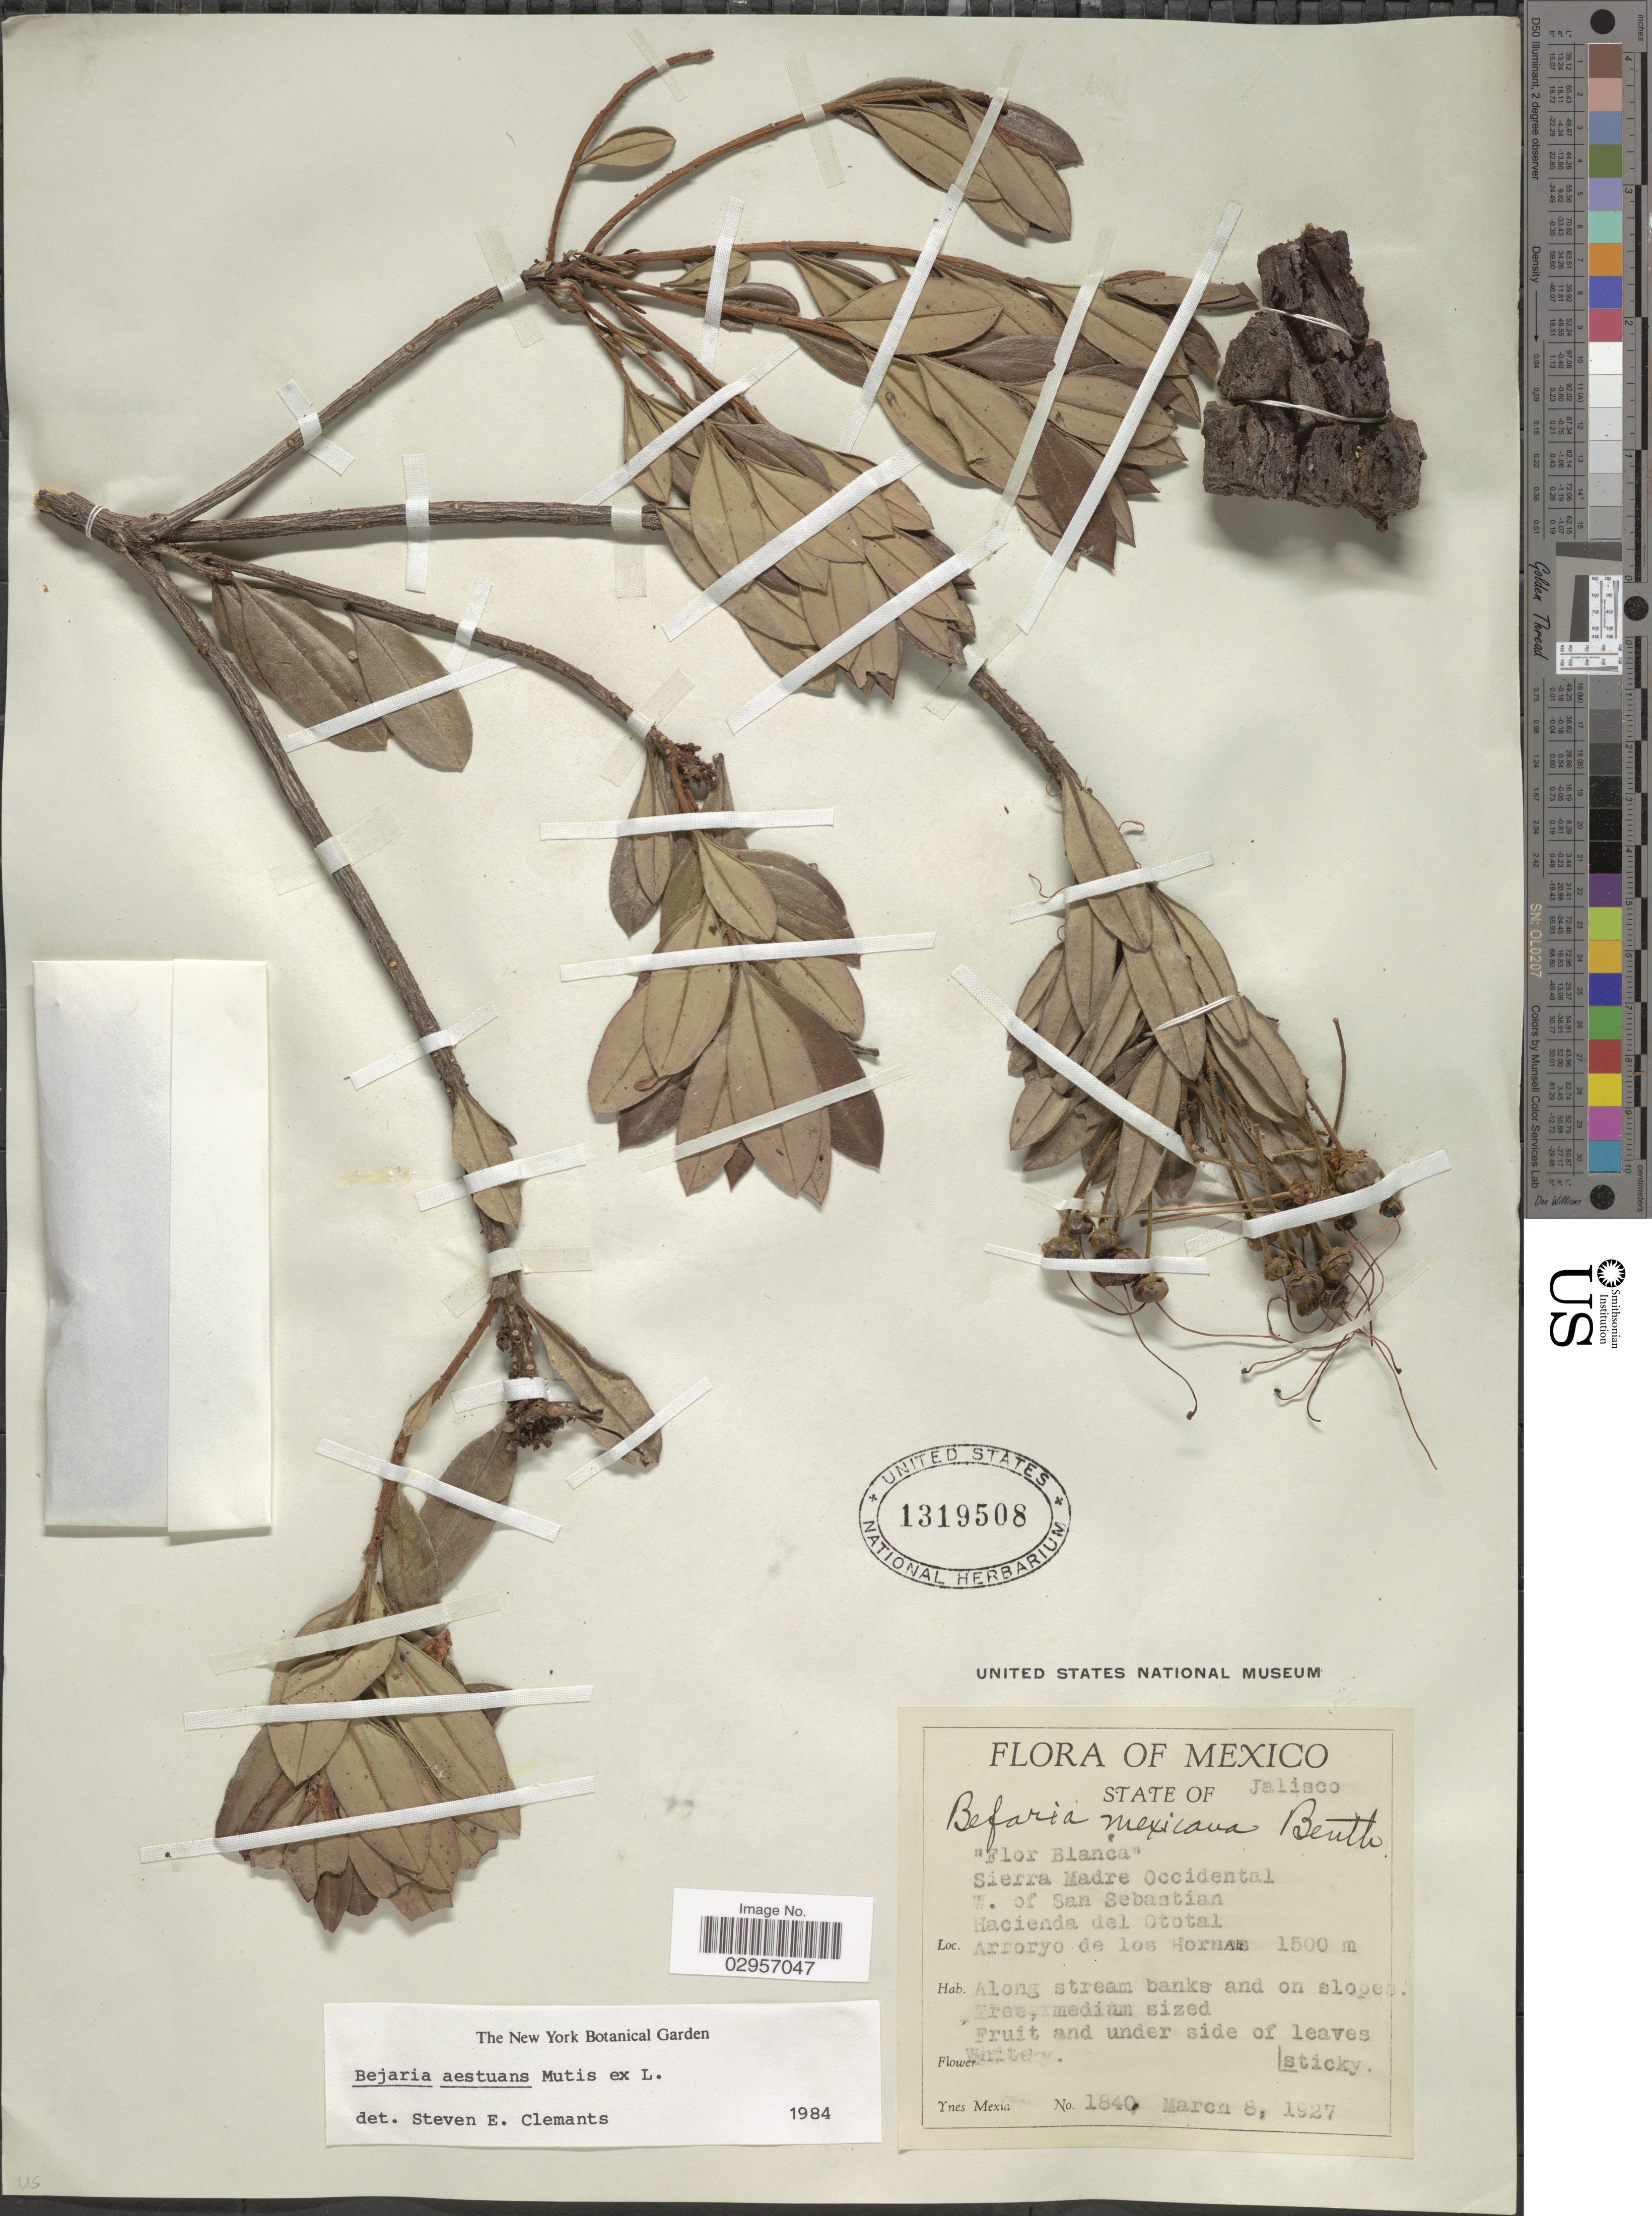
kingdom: Plantae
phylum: Tracheophyta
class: Magnoliopsida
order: Ericales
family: Ericaceae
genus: Befaria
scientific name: Befaria aestuans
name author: Mutis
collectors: Y. Mexia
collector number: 1840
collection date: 1927-03-08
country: Mexico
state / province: Jalisco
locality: Sierra Madre Occidental, W. of San Sebastian, Hacienda del Ototal, Arroryo de los Hornas.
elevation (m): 1500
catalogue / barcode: US 1319508